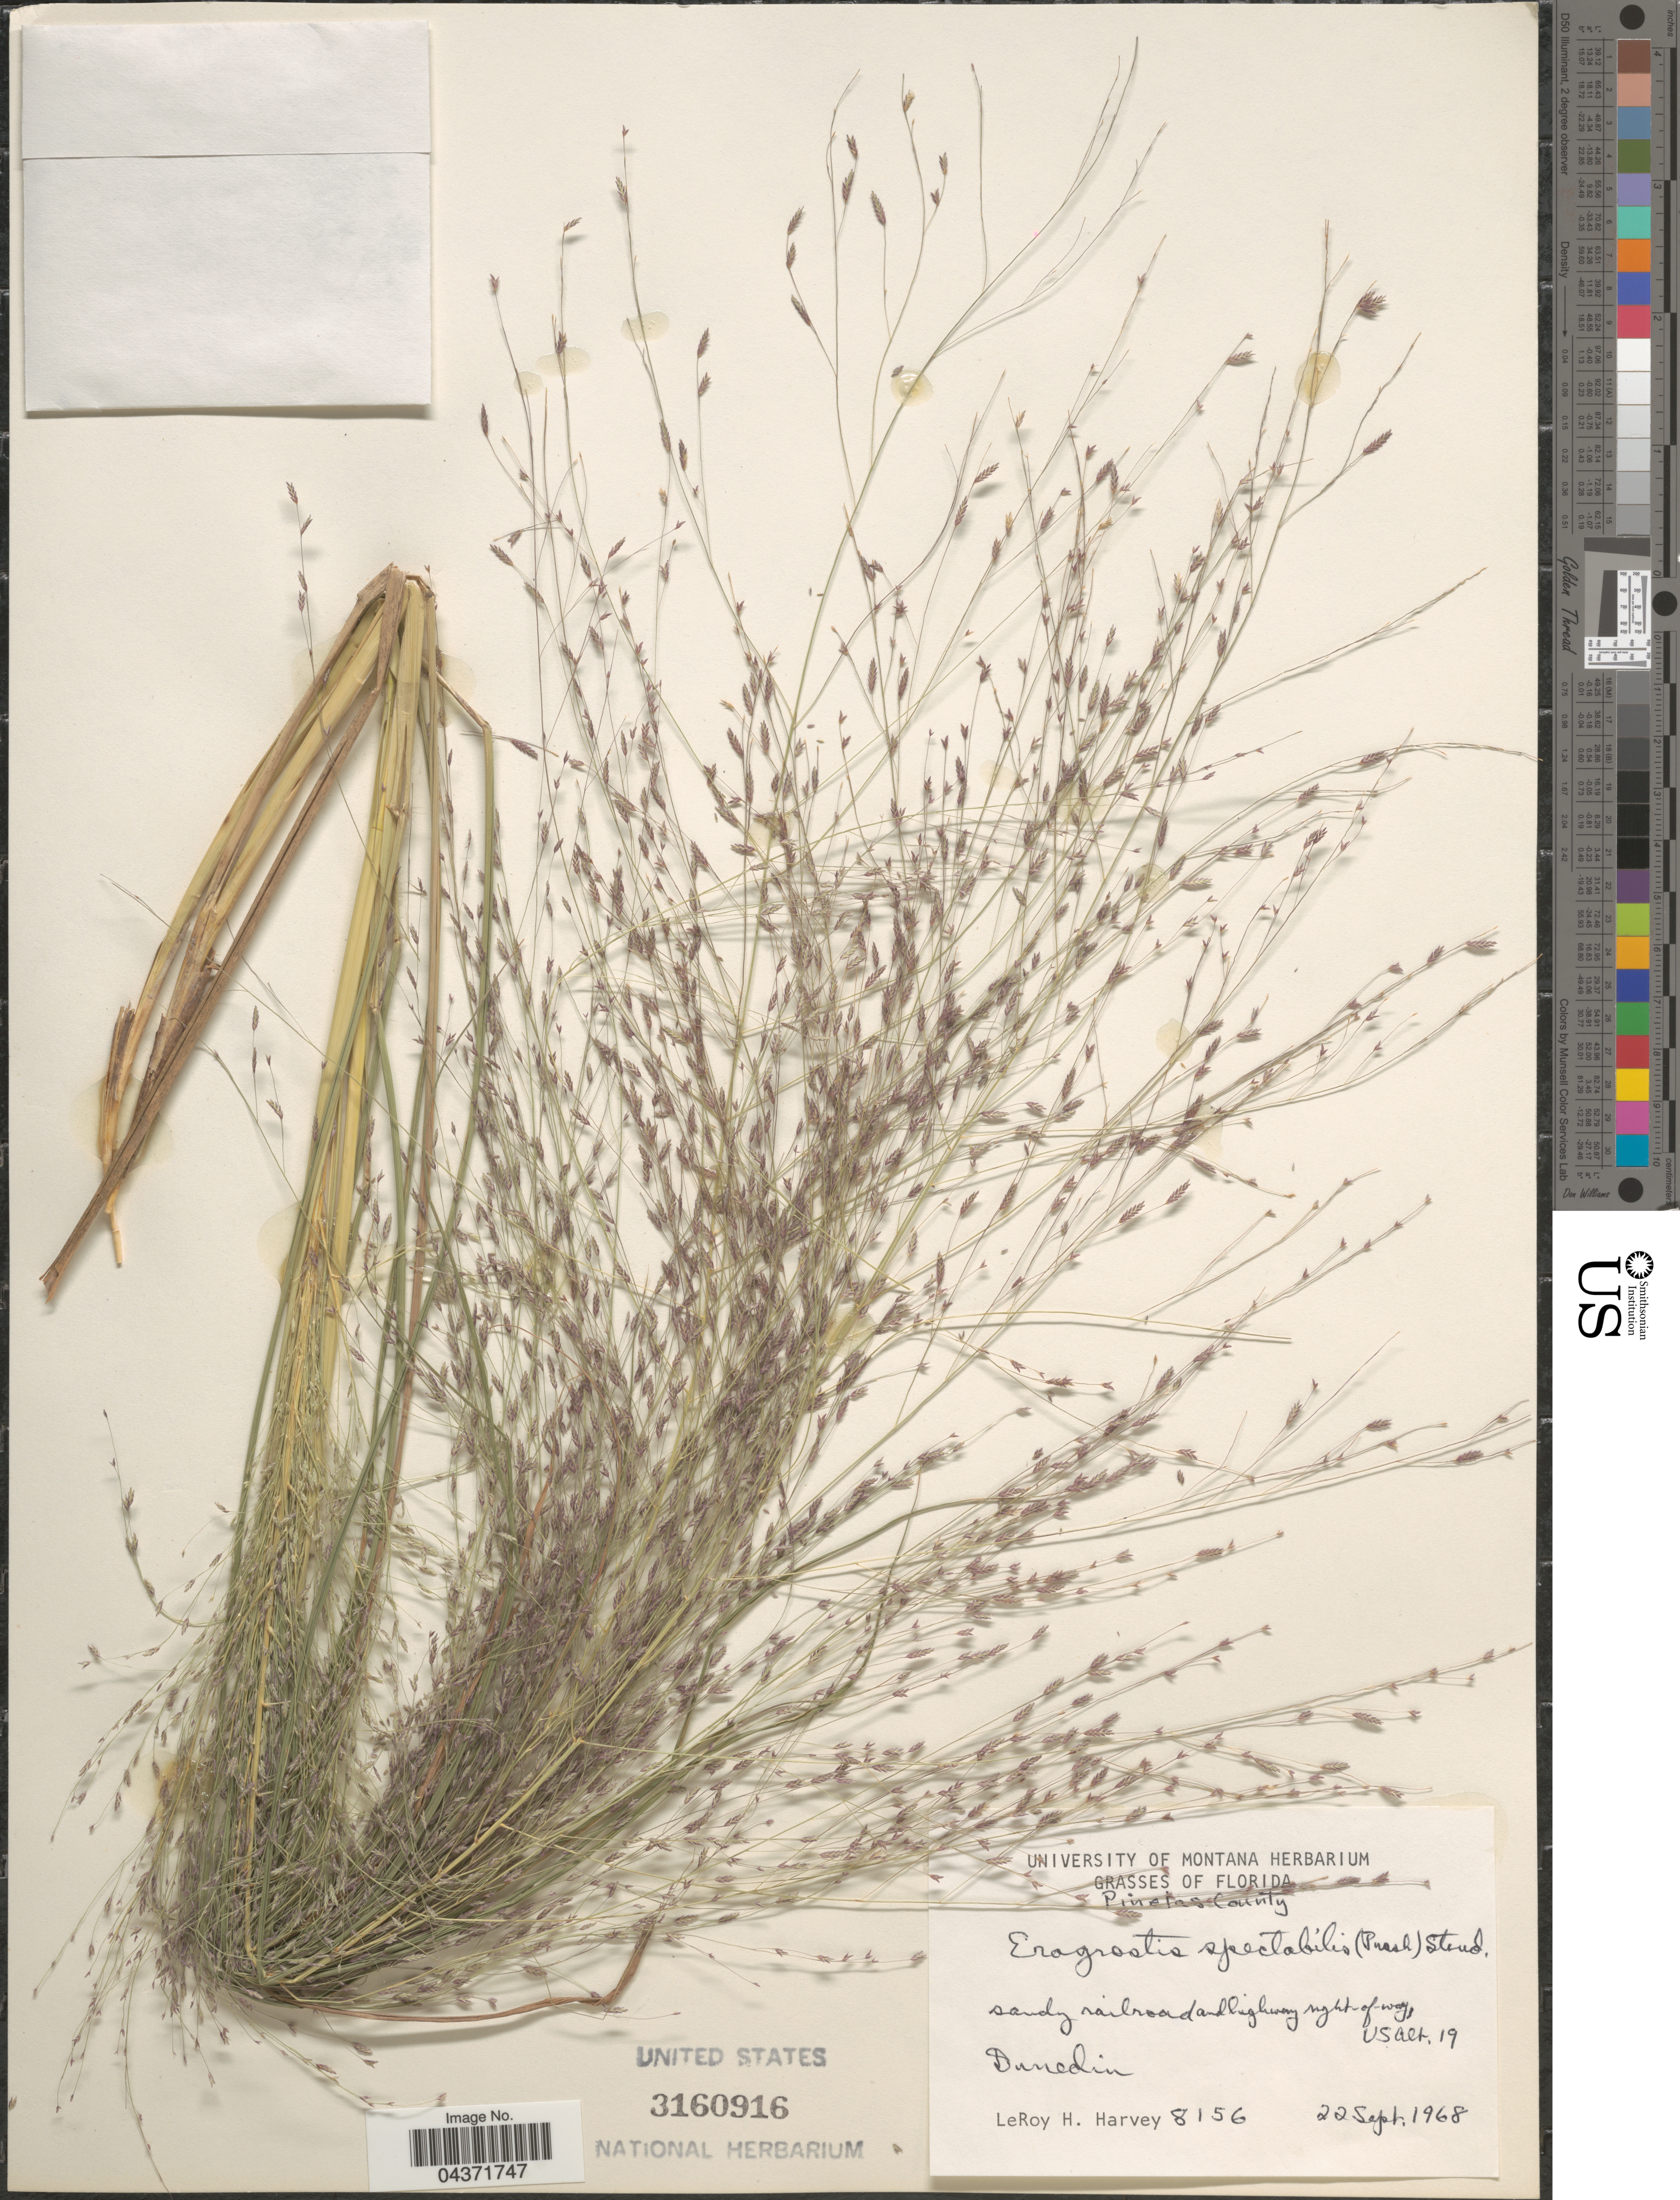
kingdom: Plantae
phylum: Tracheophyta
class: Liliopsida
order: Poales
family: Poaceae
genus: Eragrostis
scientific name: Eragrostis spectabilis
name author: (Pursh) Steud.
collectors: L. H. Harvey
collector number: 8156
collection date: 1968-09-22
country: United States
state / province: Florida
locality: Pinelas County. Sandy railroad and highway right-of-way, US Alt 19. Dunedin.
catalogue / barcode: US 3160916